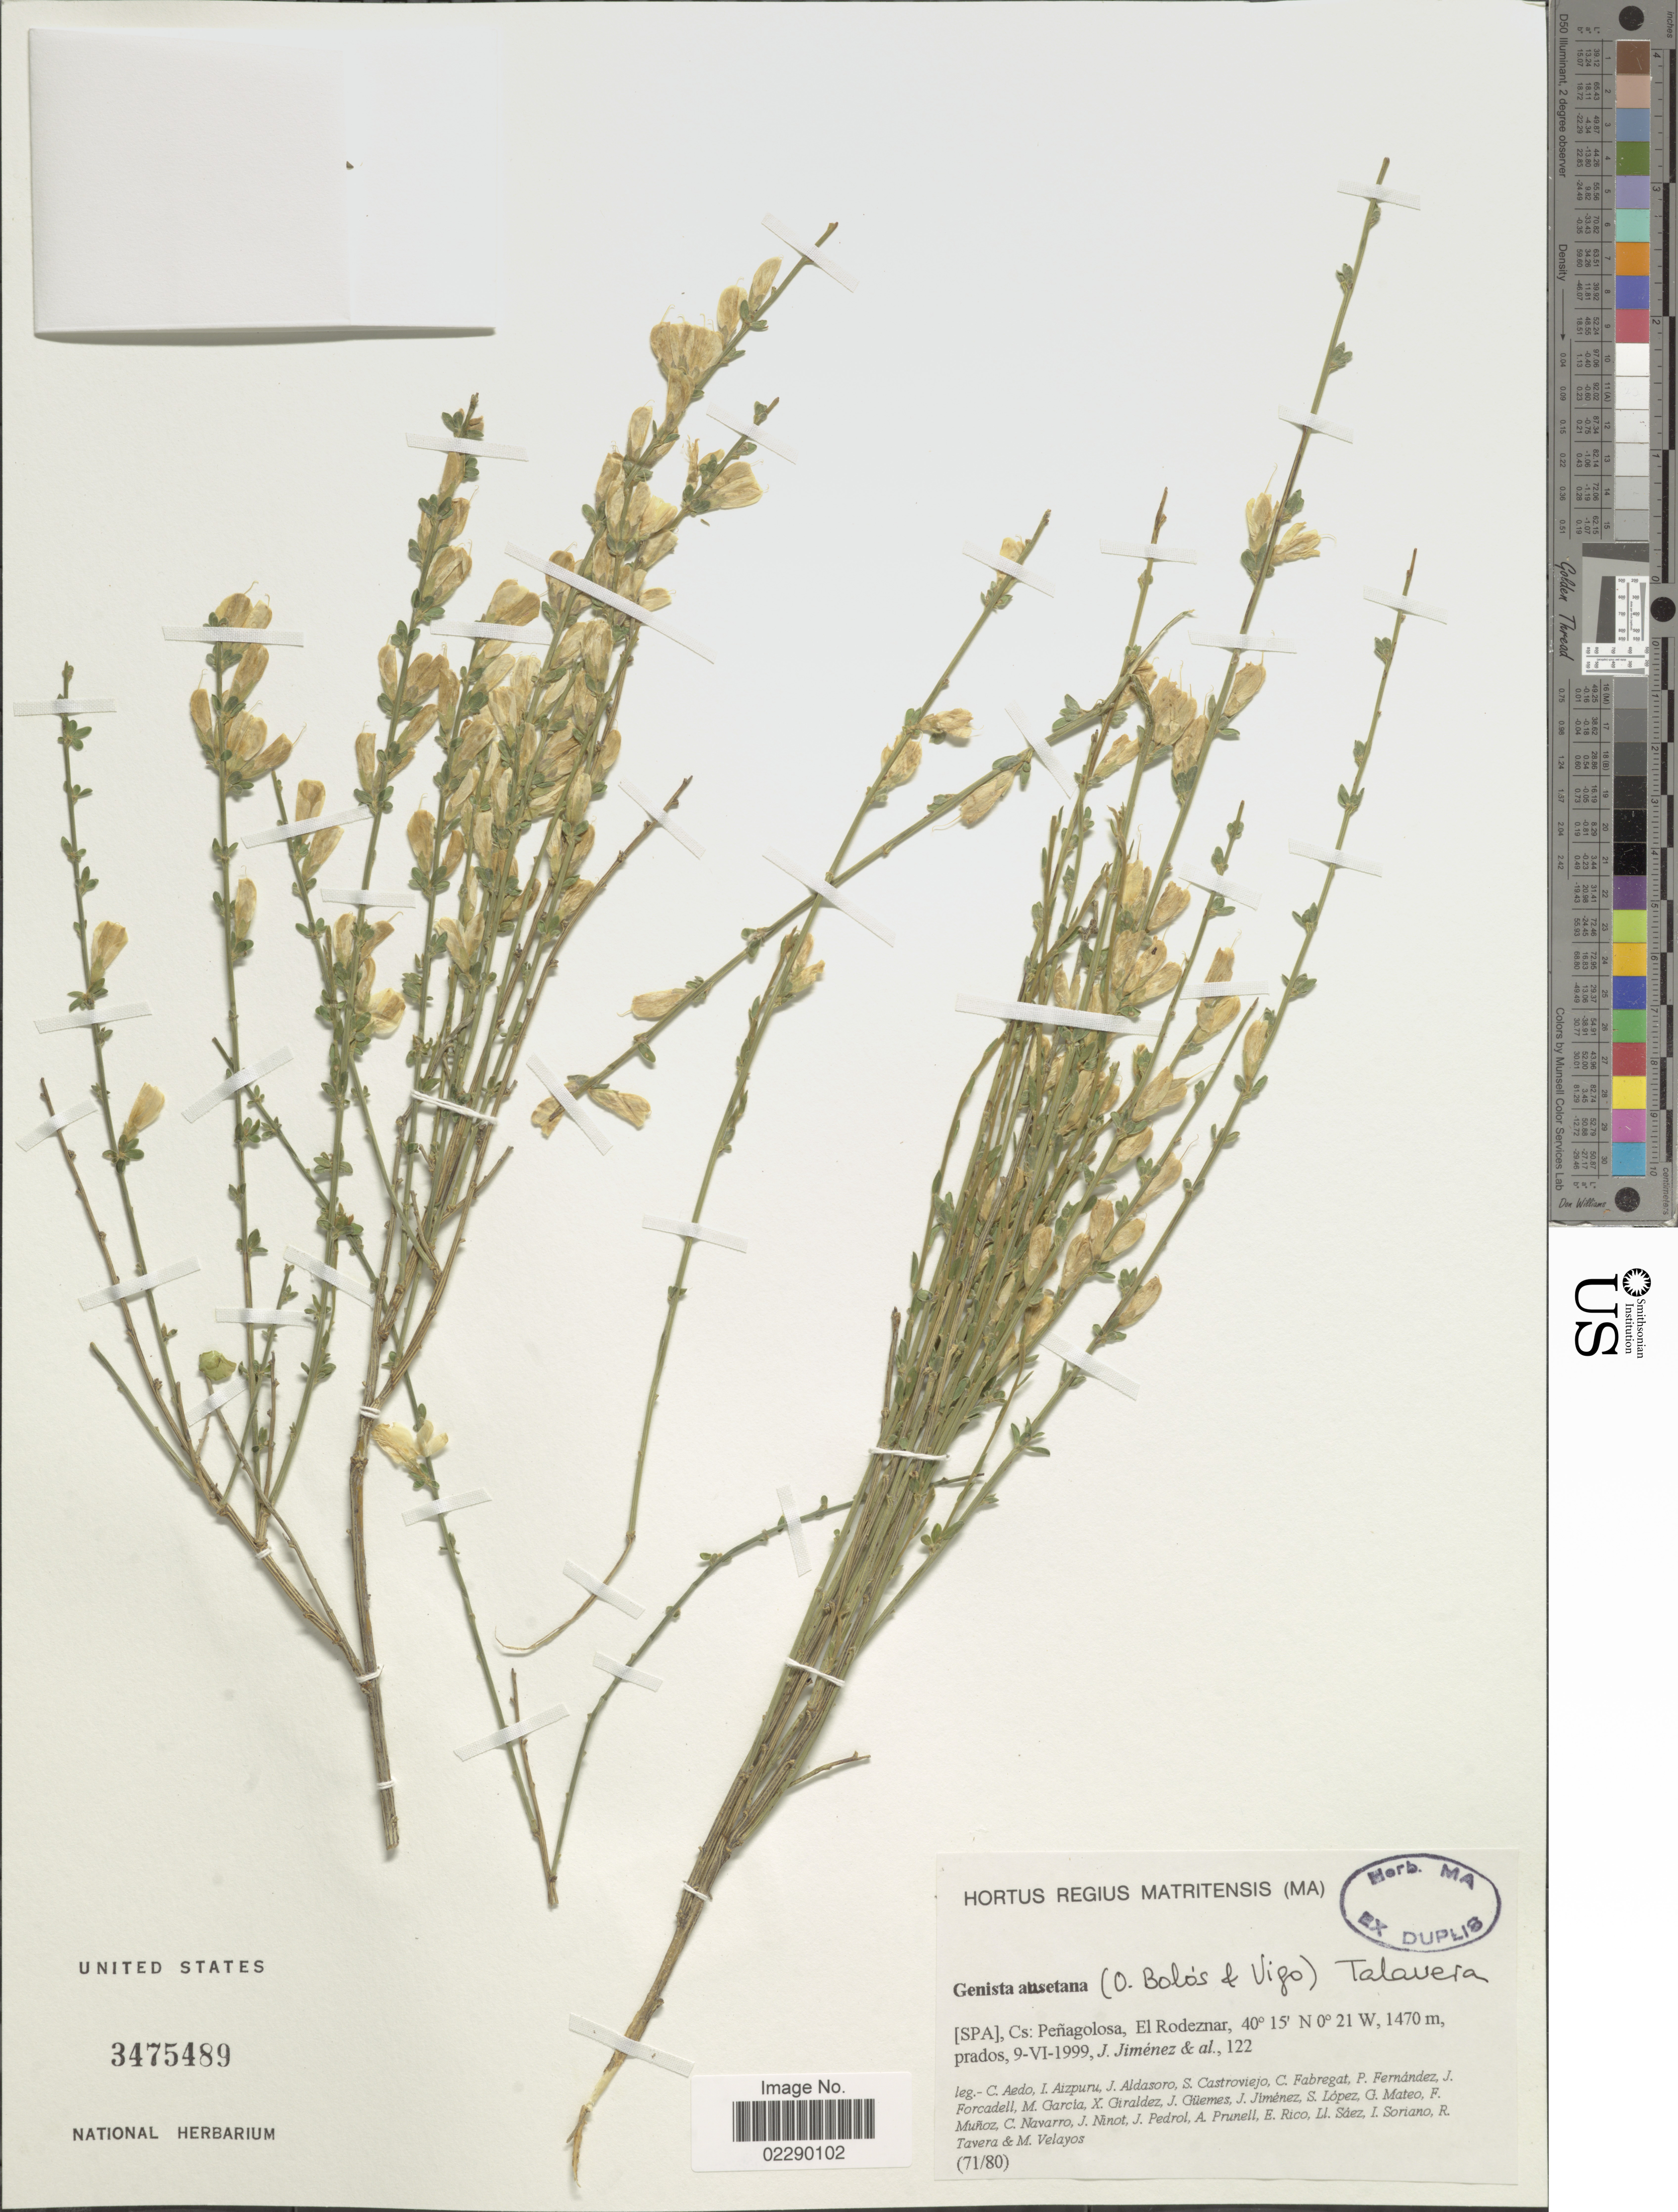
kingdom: Plantae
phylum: Tracheophyta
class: Magnoliopsida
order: Fabales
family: Fabaceae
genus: Genista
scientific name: Genista ausetana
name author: (O. Bolòs & Vigo) Talavera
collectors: J. Jiménez Ramírez, C. Aedo, I. Aizpuru, J. Aldasoro & et al.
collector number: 122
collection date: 1999-06-09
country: Spain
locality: [SPA], Cs: Peñagolosa, El Rodeznar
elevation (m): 1470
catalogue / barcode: US 3475489